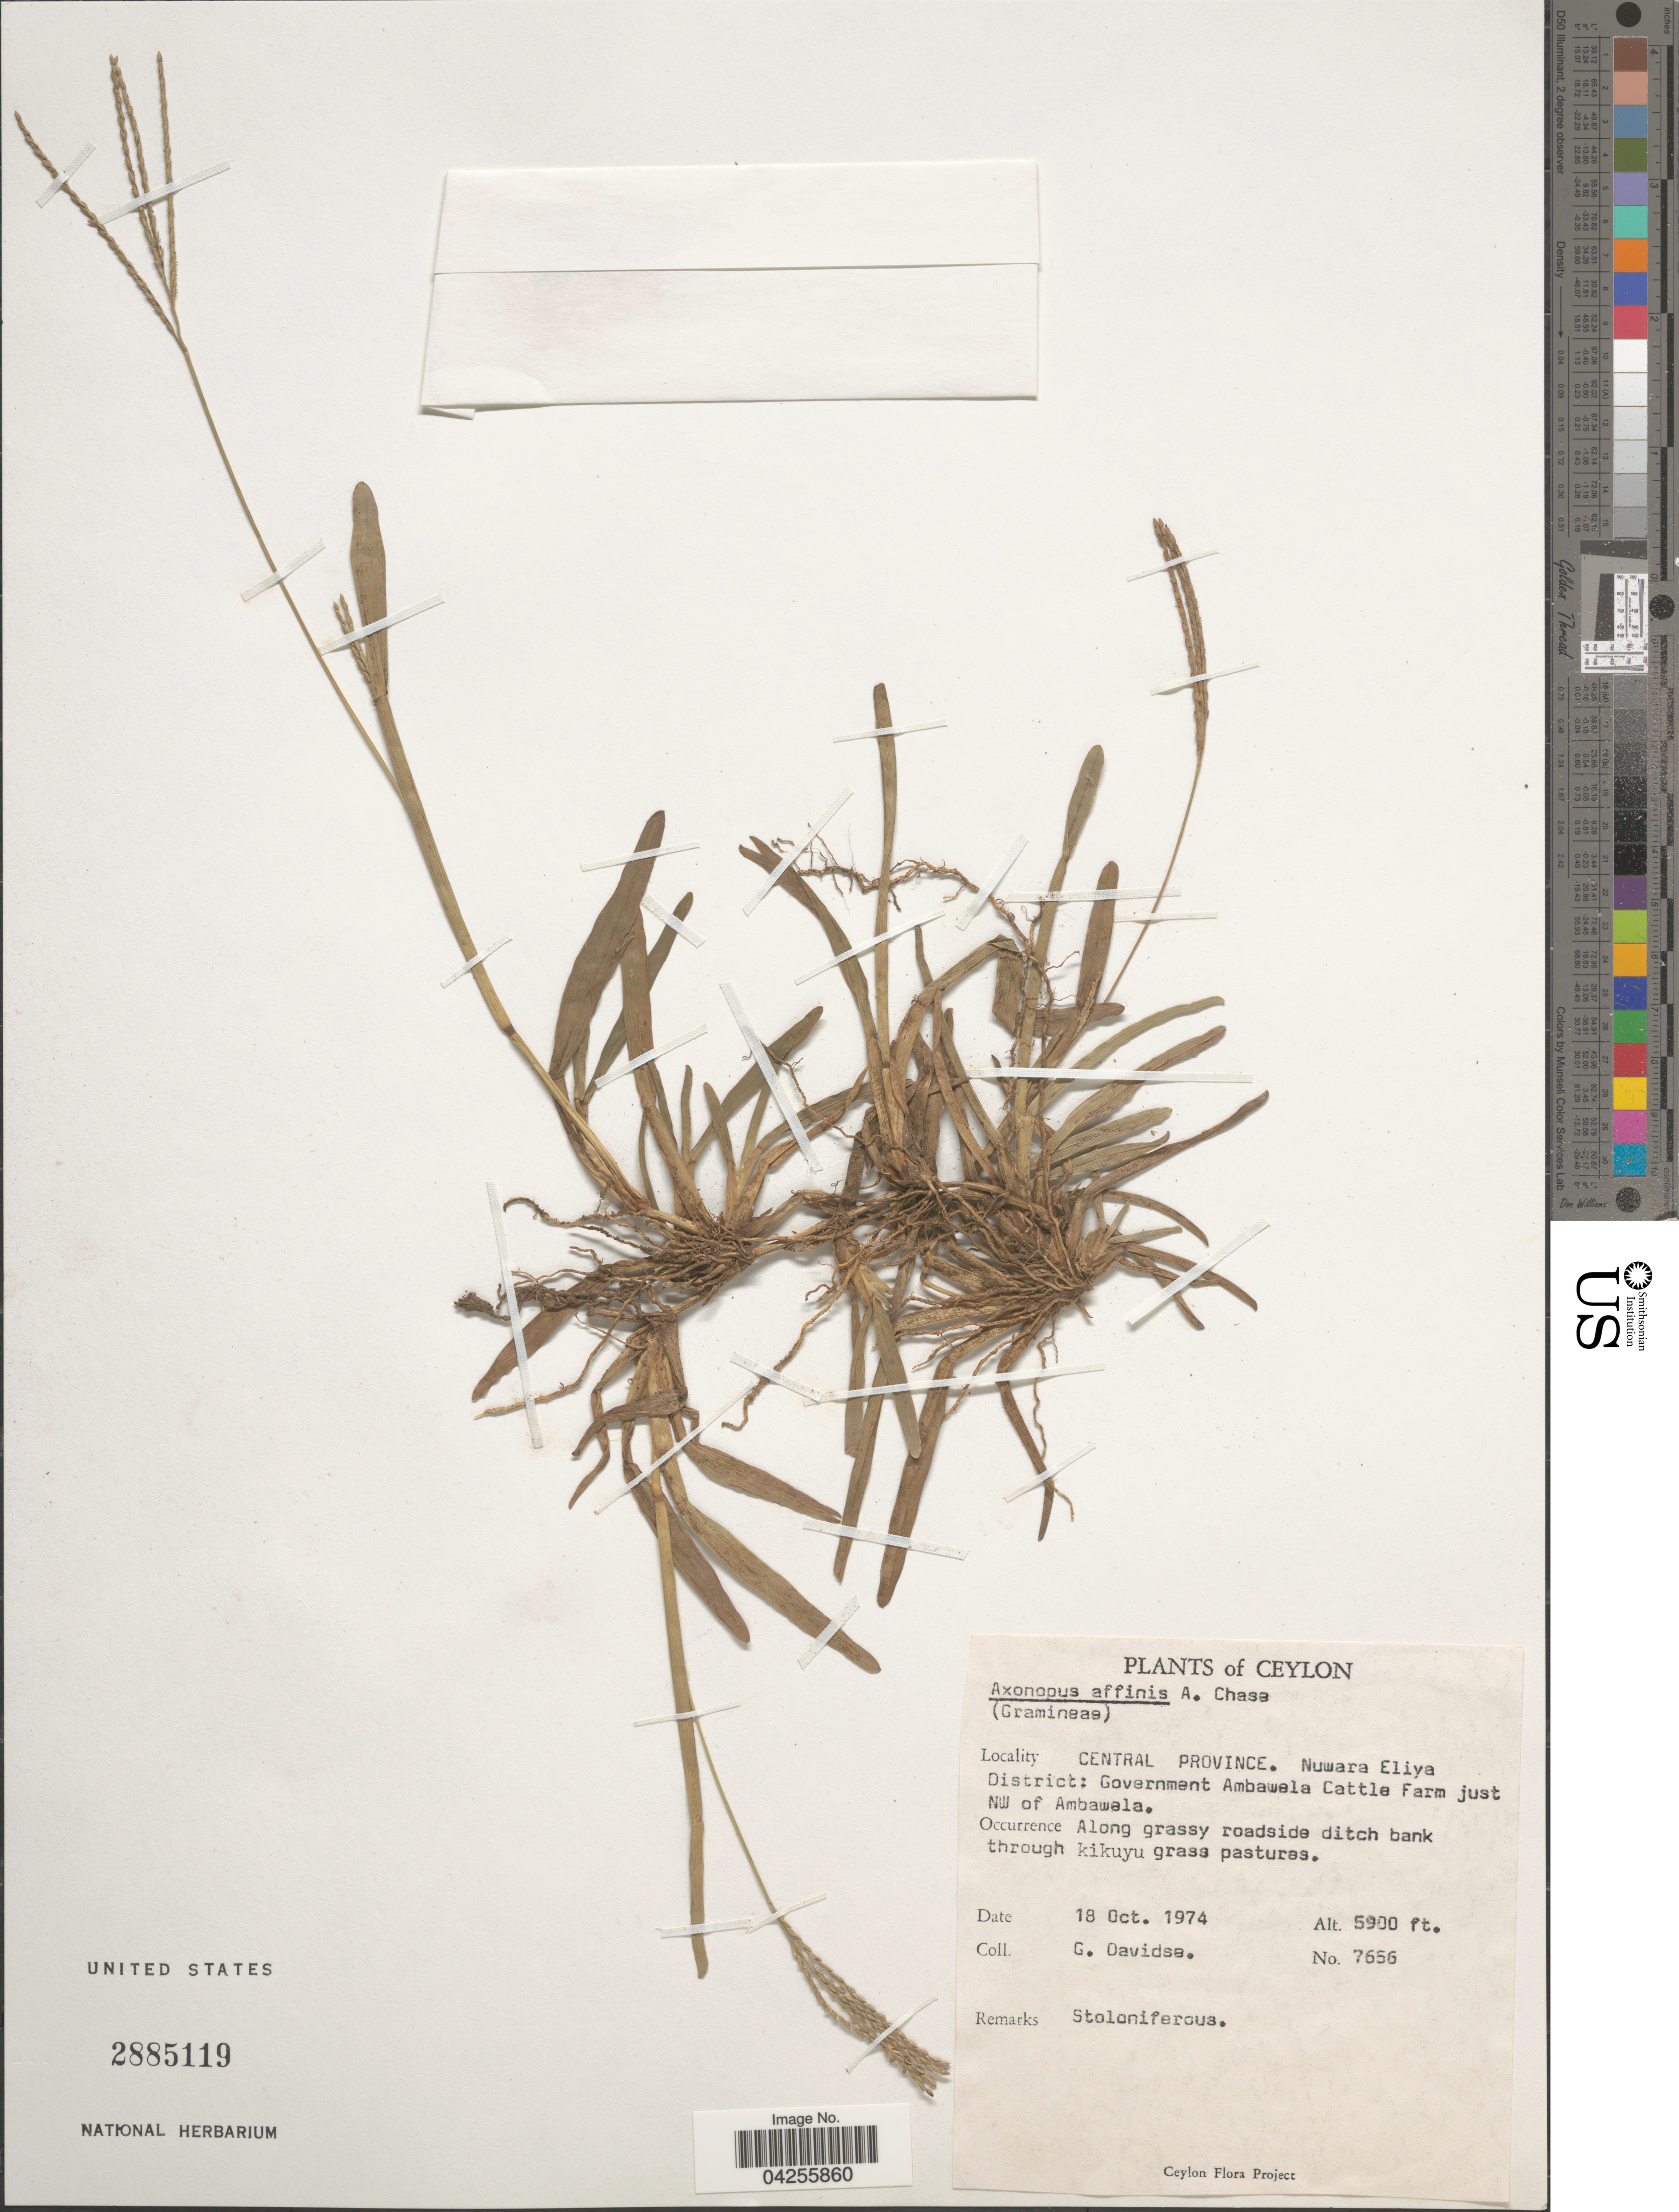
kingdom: Plantae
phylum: Tracheophyta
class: Liliopsida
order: Poales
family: Poaceae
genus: Axonopus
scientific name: Axonopus fissifolius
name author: (Raddi) Kuhlm.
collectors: G. Davidse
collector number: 7656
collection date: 1974-10-18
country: Sri Lanka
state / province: Central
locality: Ceylon. Nuwara Eliya District: Government Ambawela Cattle Farm just NW of Ambawela. Along grassy roadside ditch bank through kikuyu grass pastures.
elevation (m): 1798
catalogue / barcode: US 2885119